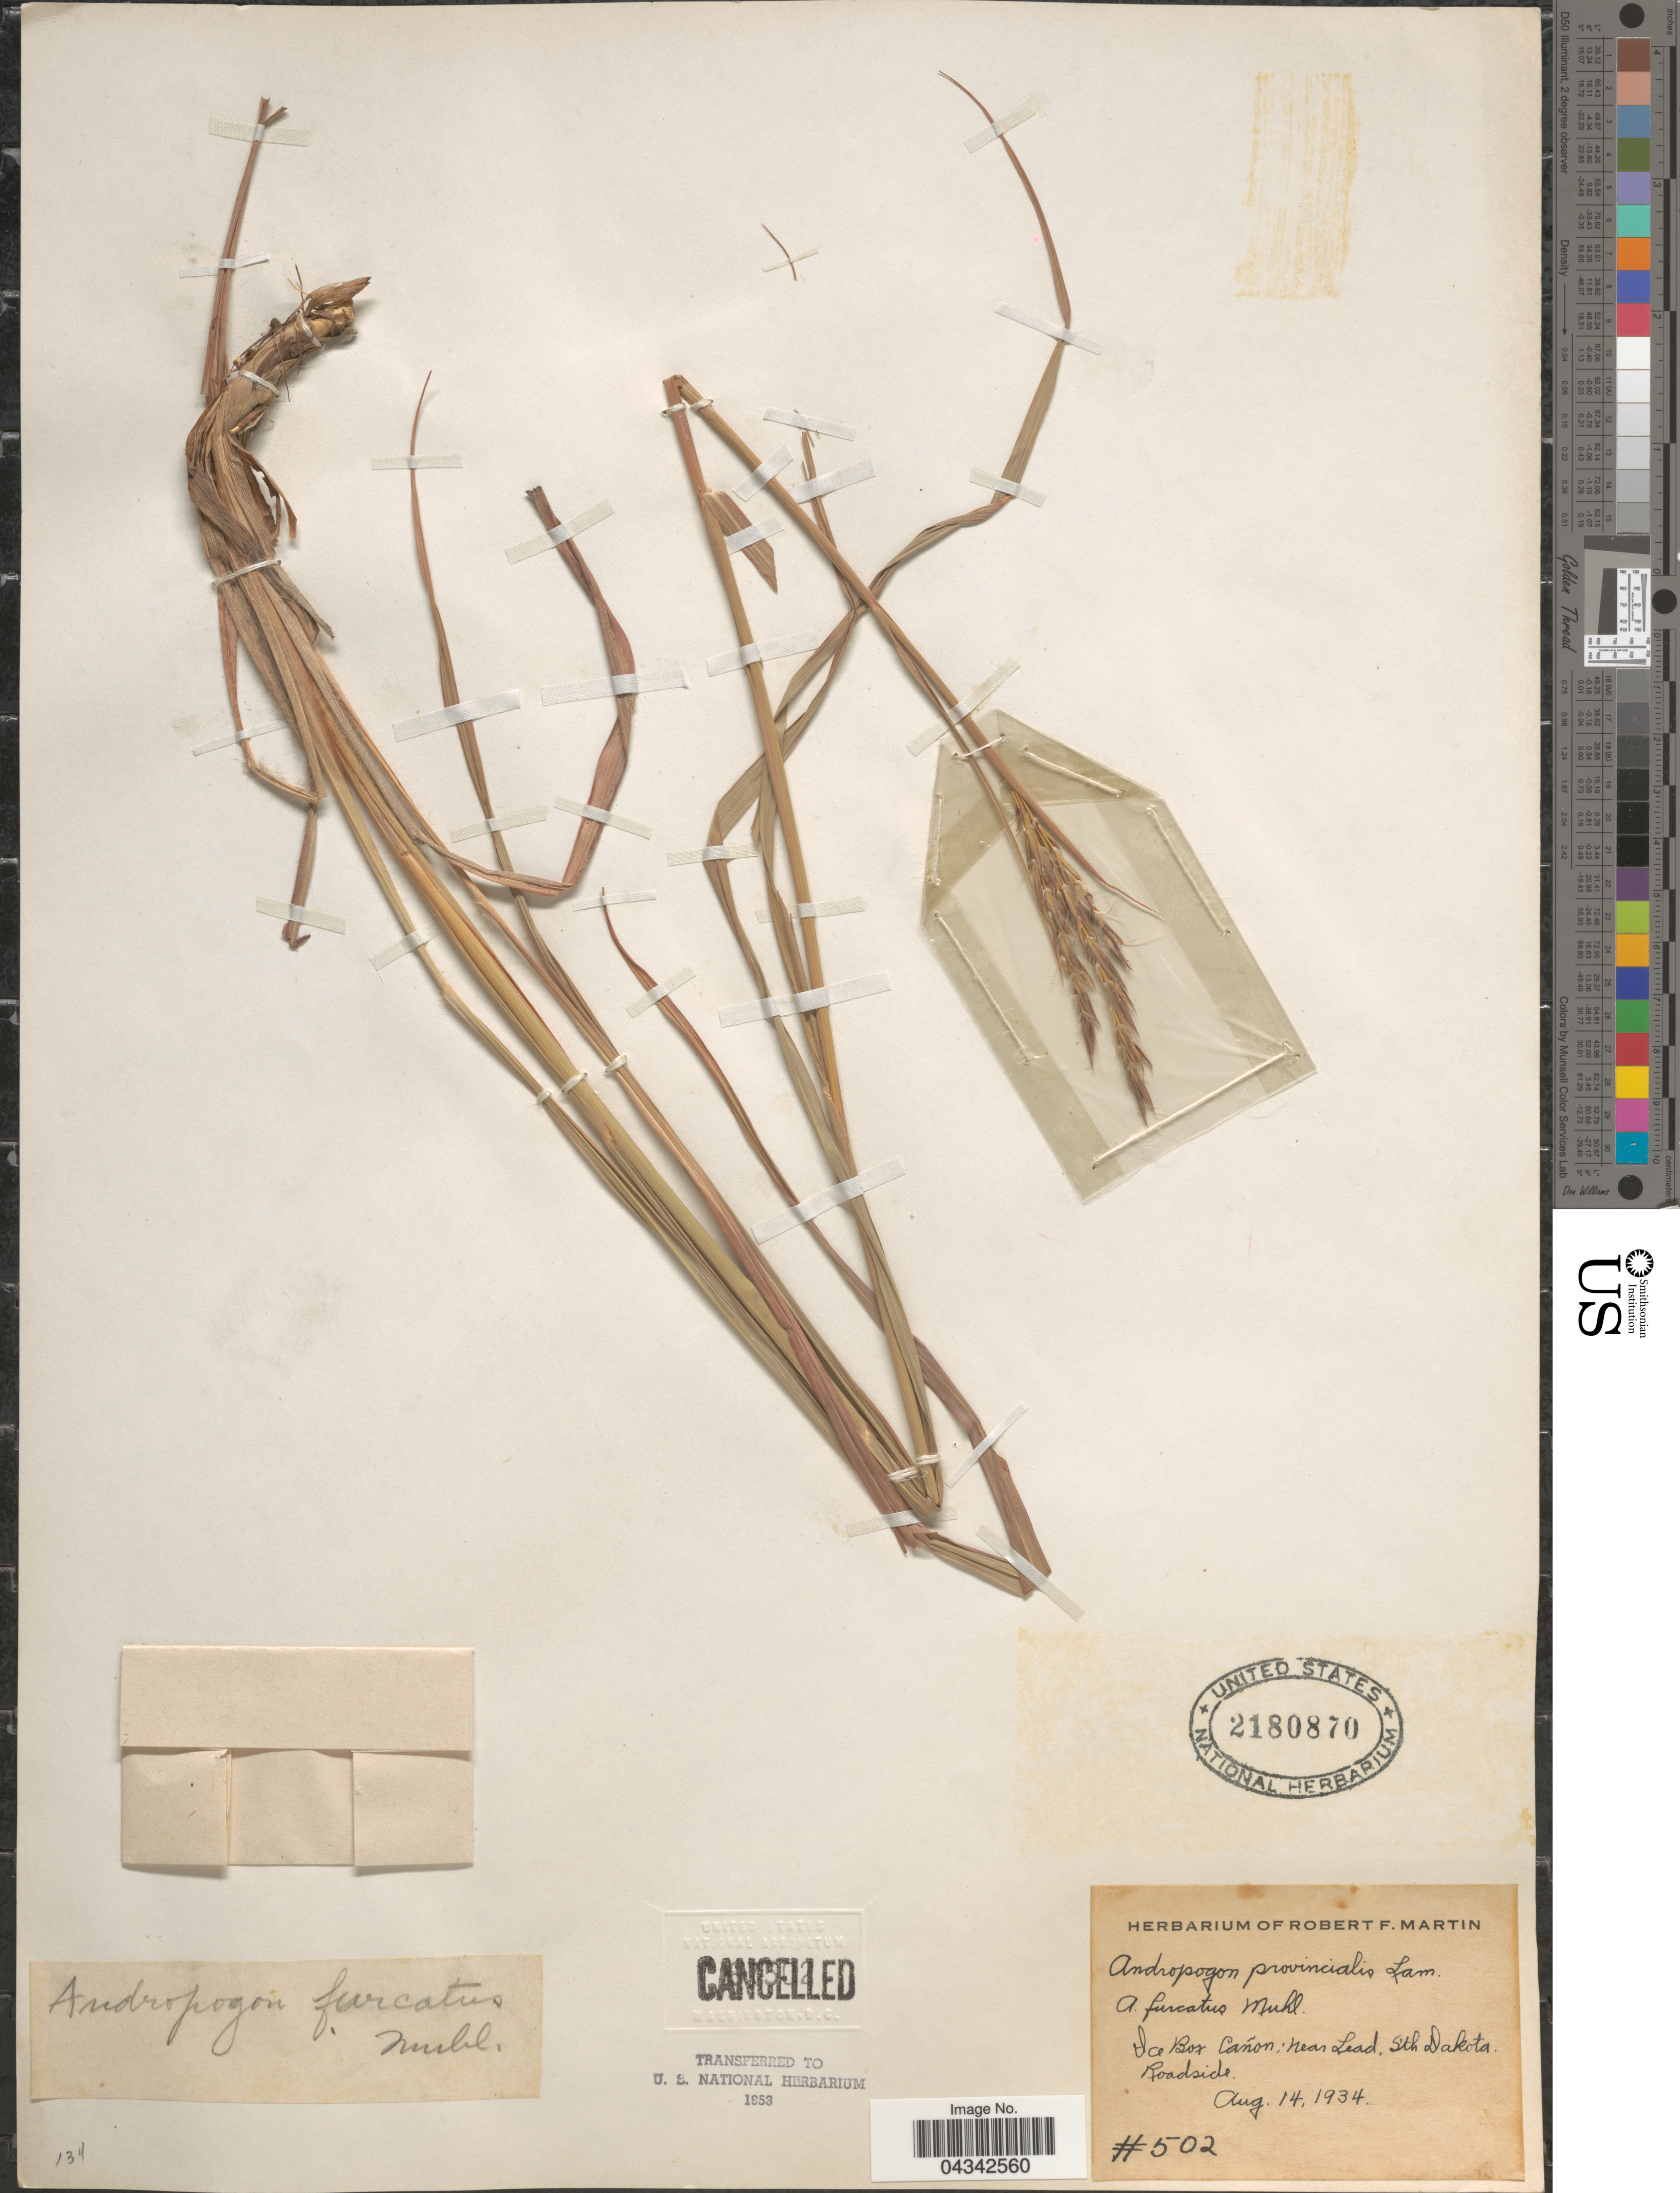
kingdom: Plantae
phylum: Tracheophyta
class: Liliopsida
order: Poales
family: Poaceae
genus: Andropogon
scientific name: Andropogon gerardii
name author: Vitman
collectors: R. F. Martin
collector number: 502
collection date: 1934-08-14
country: United States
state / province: South Dakota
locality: Ice Box Cañon; near Lead.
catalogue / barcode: US 2180870